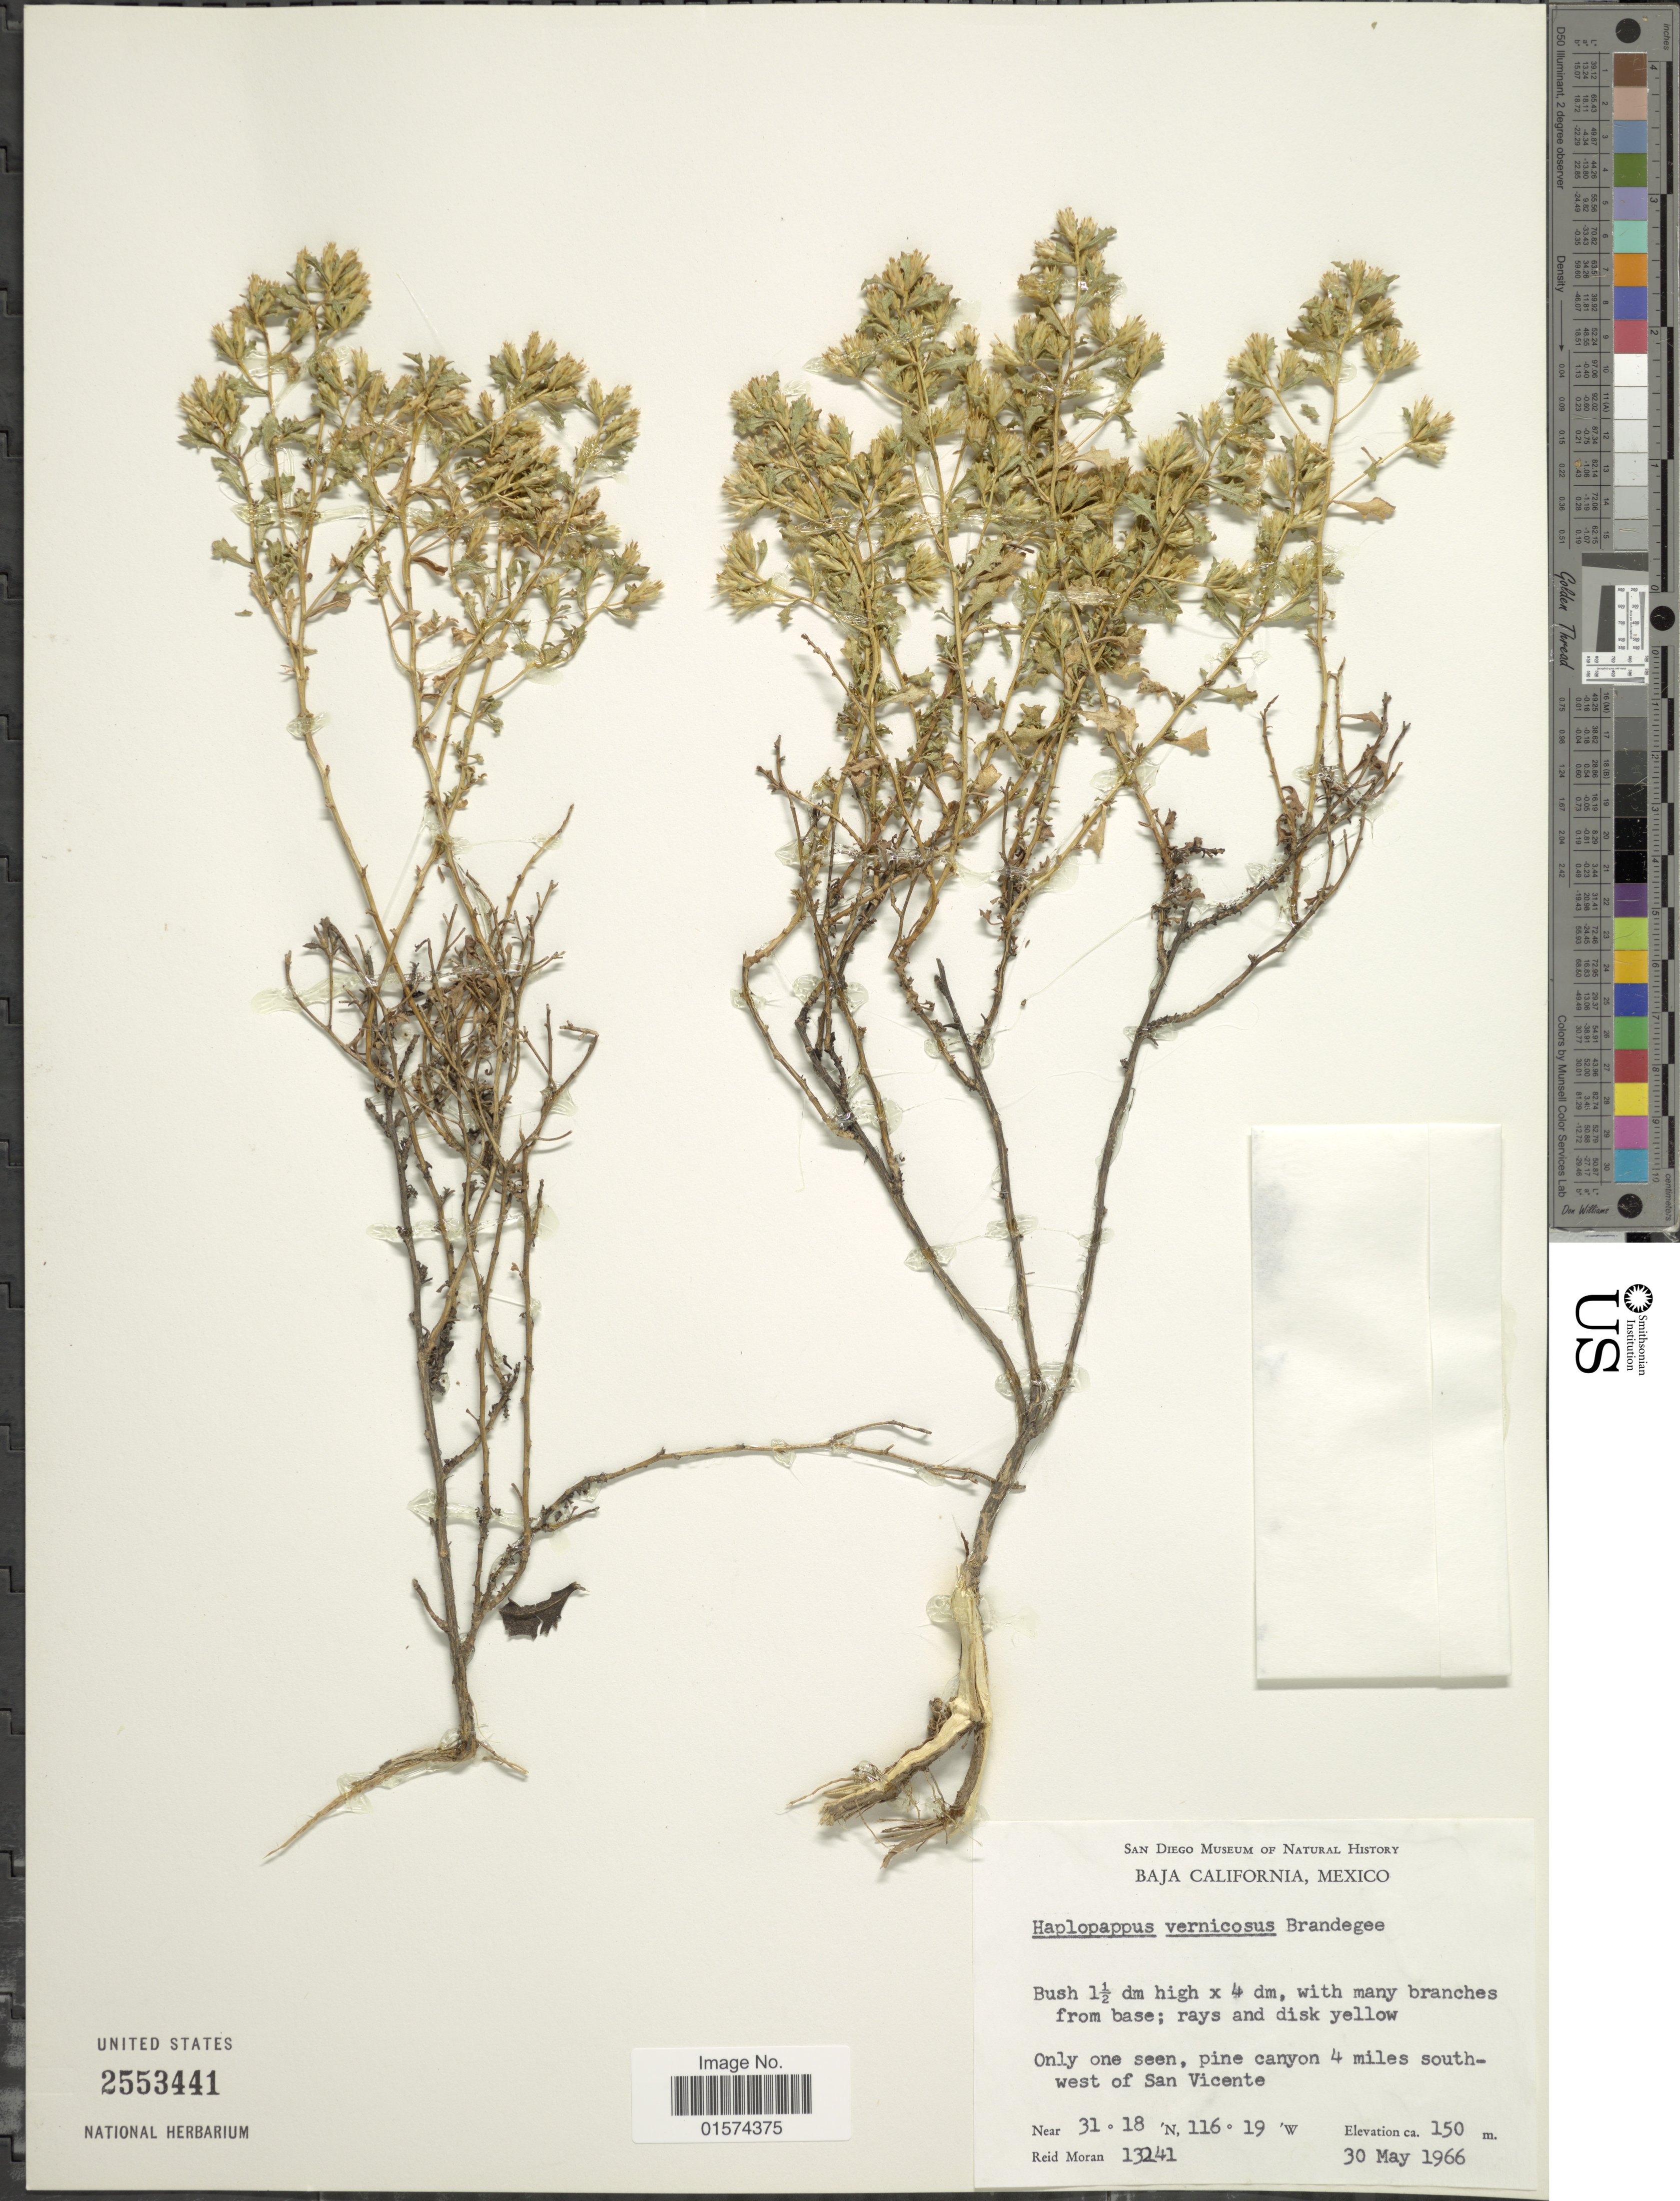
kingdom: Plantae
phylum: Tracheophyta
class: Magnoliopsida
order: Asterales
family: Asteraceae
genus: Hazardia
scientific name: Hazardia vernicosa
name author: (Brandegee) W.D. Clark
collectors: R. V. Moran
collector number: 13241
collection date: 1966-05-30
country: Mexico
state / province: Baja California Sur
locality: Only one seen, pine canyon 4 miles south west of San Vicente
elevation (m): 150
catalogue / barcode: US 2553441